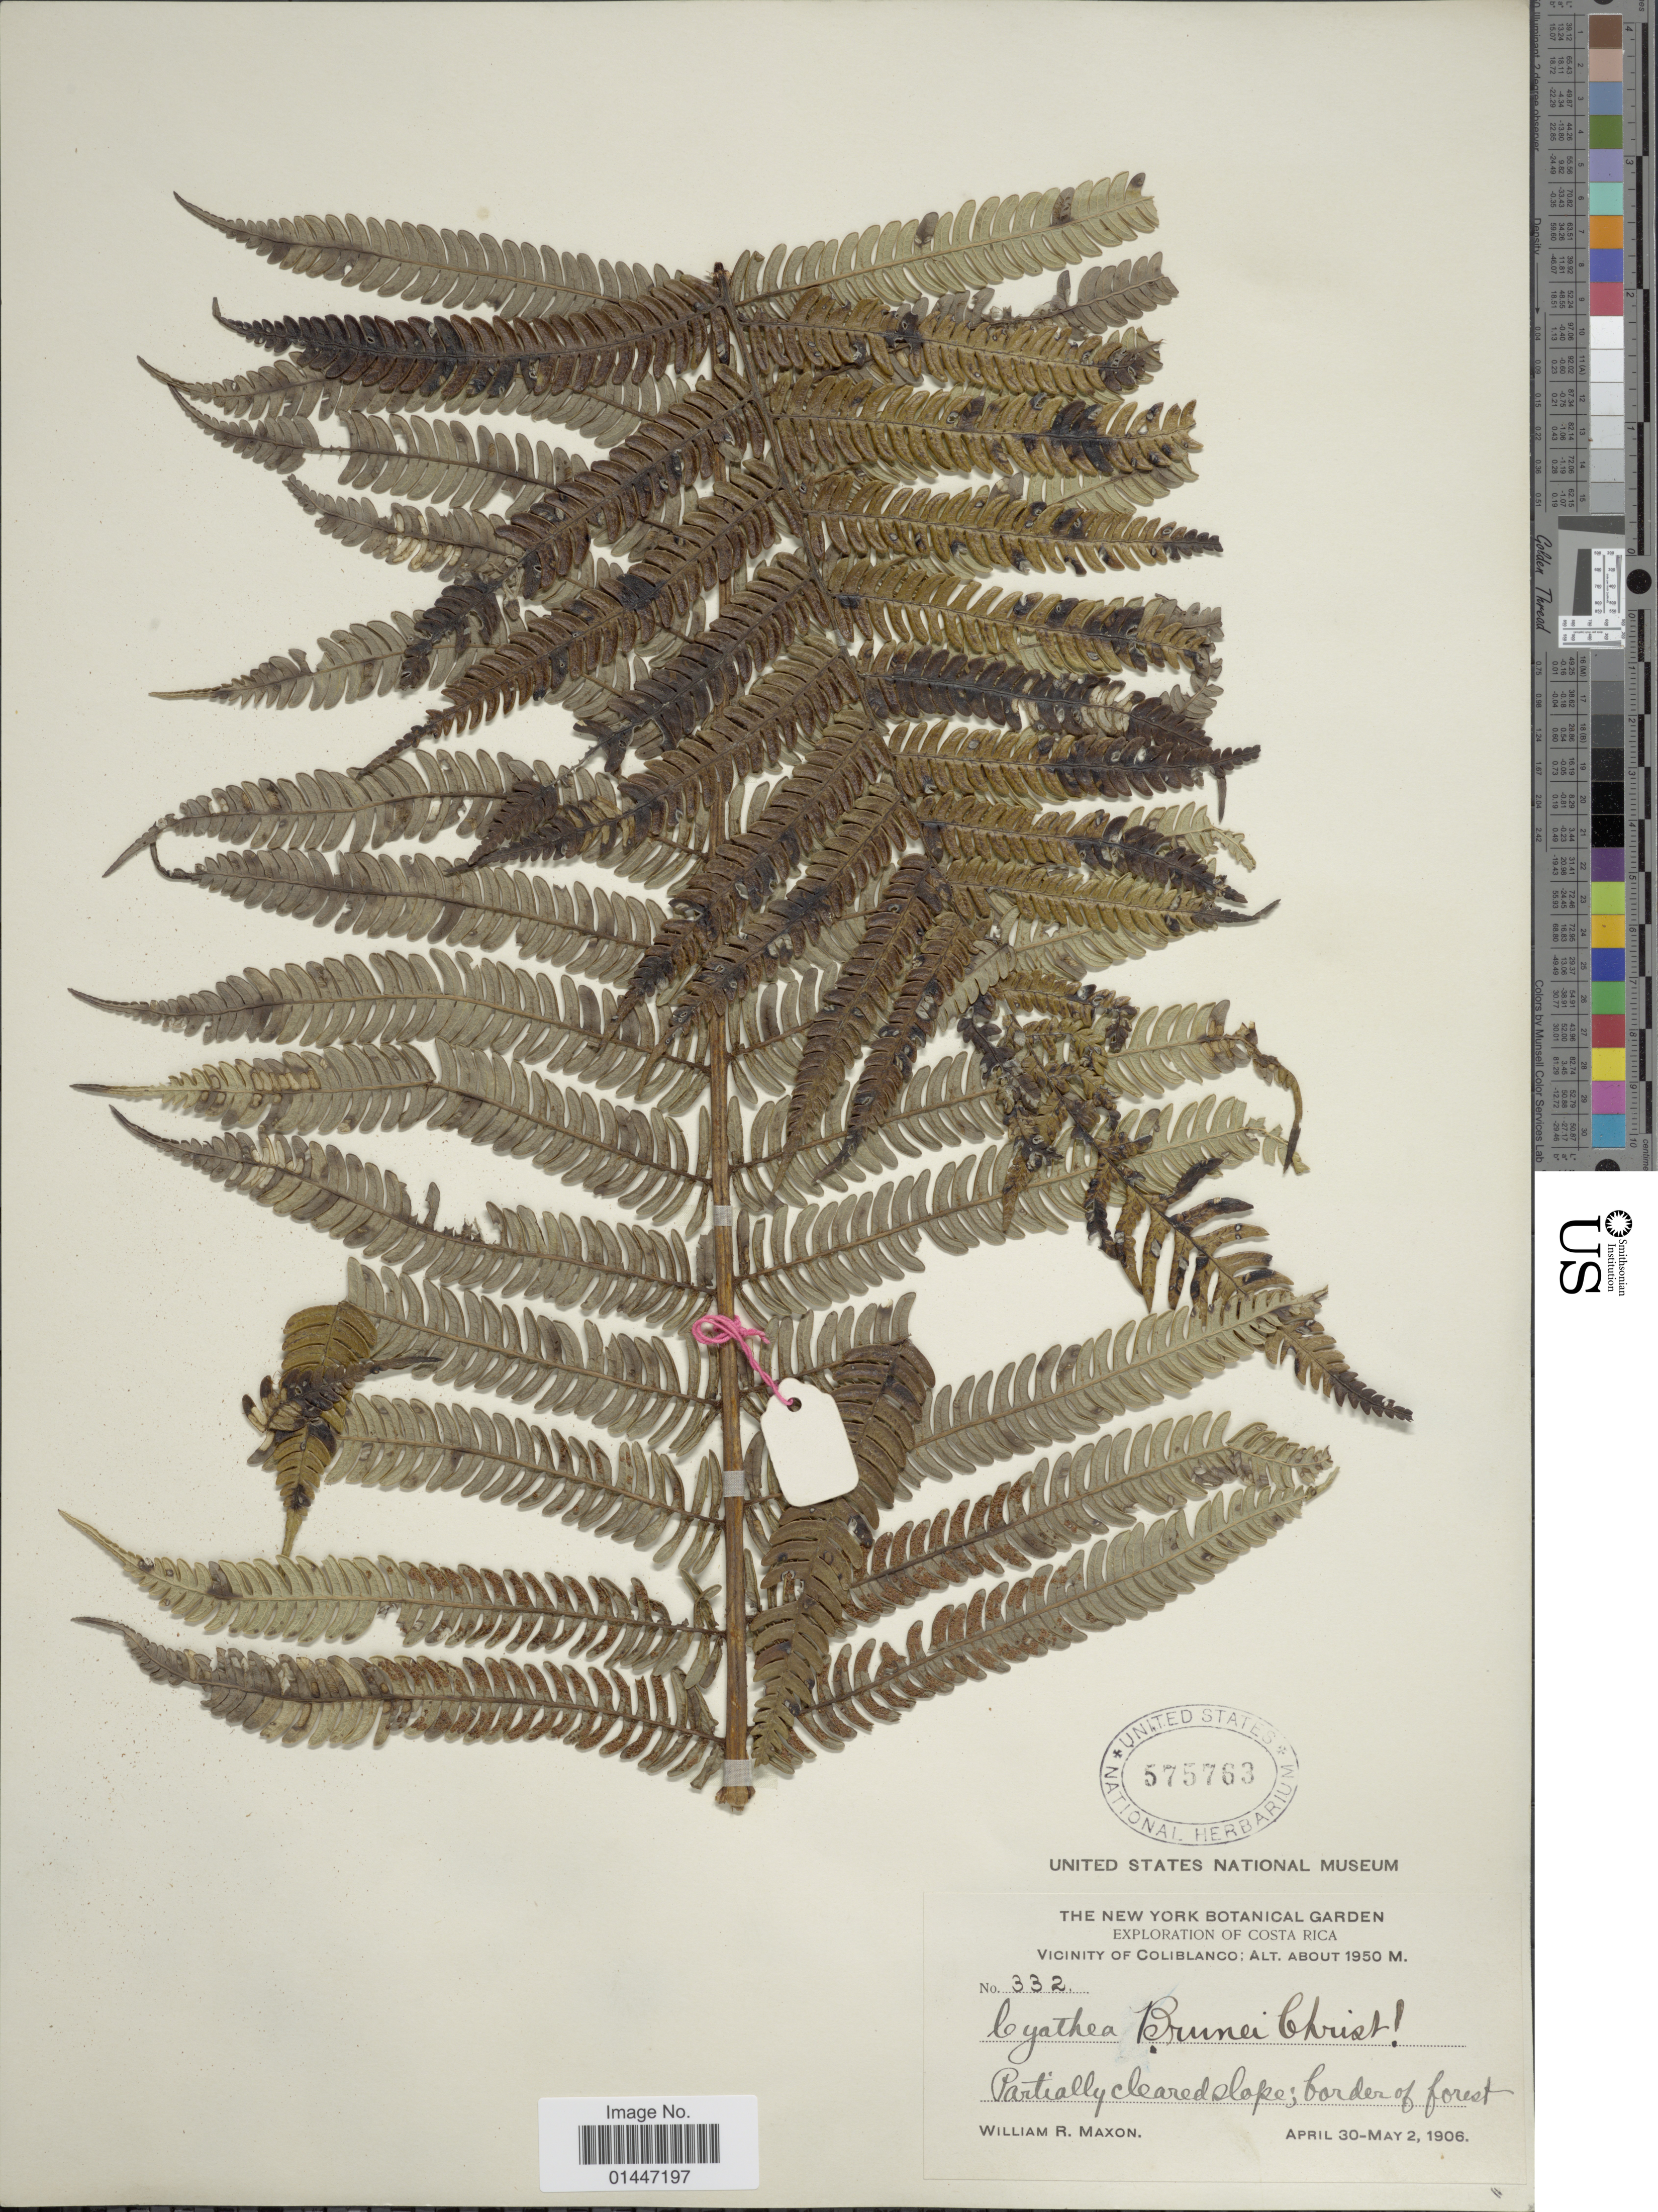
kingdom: Plantae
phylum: Tracheophyta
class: Polypodiopsida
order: Cyatheales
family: Cyatheaceae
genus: Sphaeropteris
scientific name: Sphaeropteris brunei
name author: (Christ) R.M. Tryon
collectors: W. R. Maxon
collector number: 332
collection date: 1906-04-30/1906-05-02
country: Costa Rica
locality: Vicinity of Coliblanco, partially cleared slope; border of forest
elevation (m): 1950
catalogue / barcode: US 575763